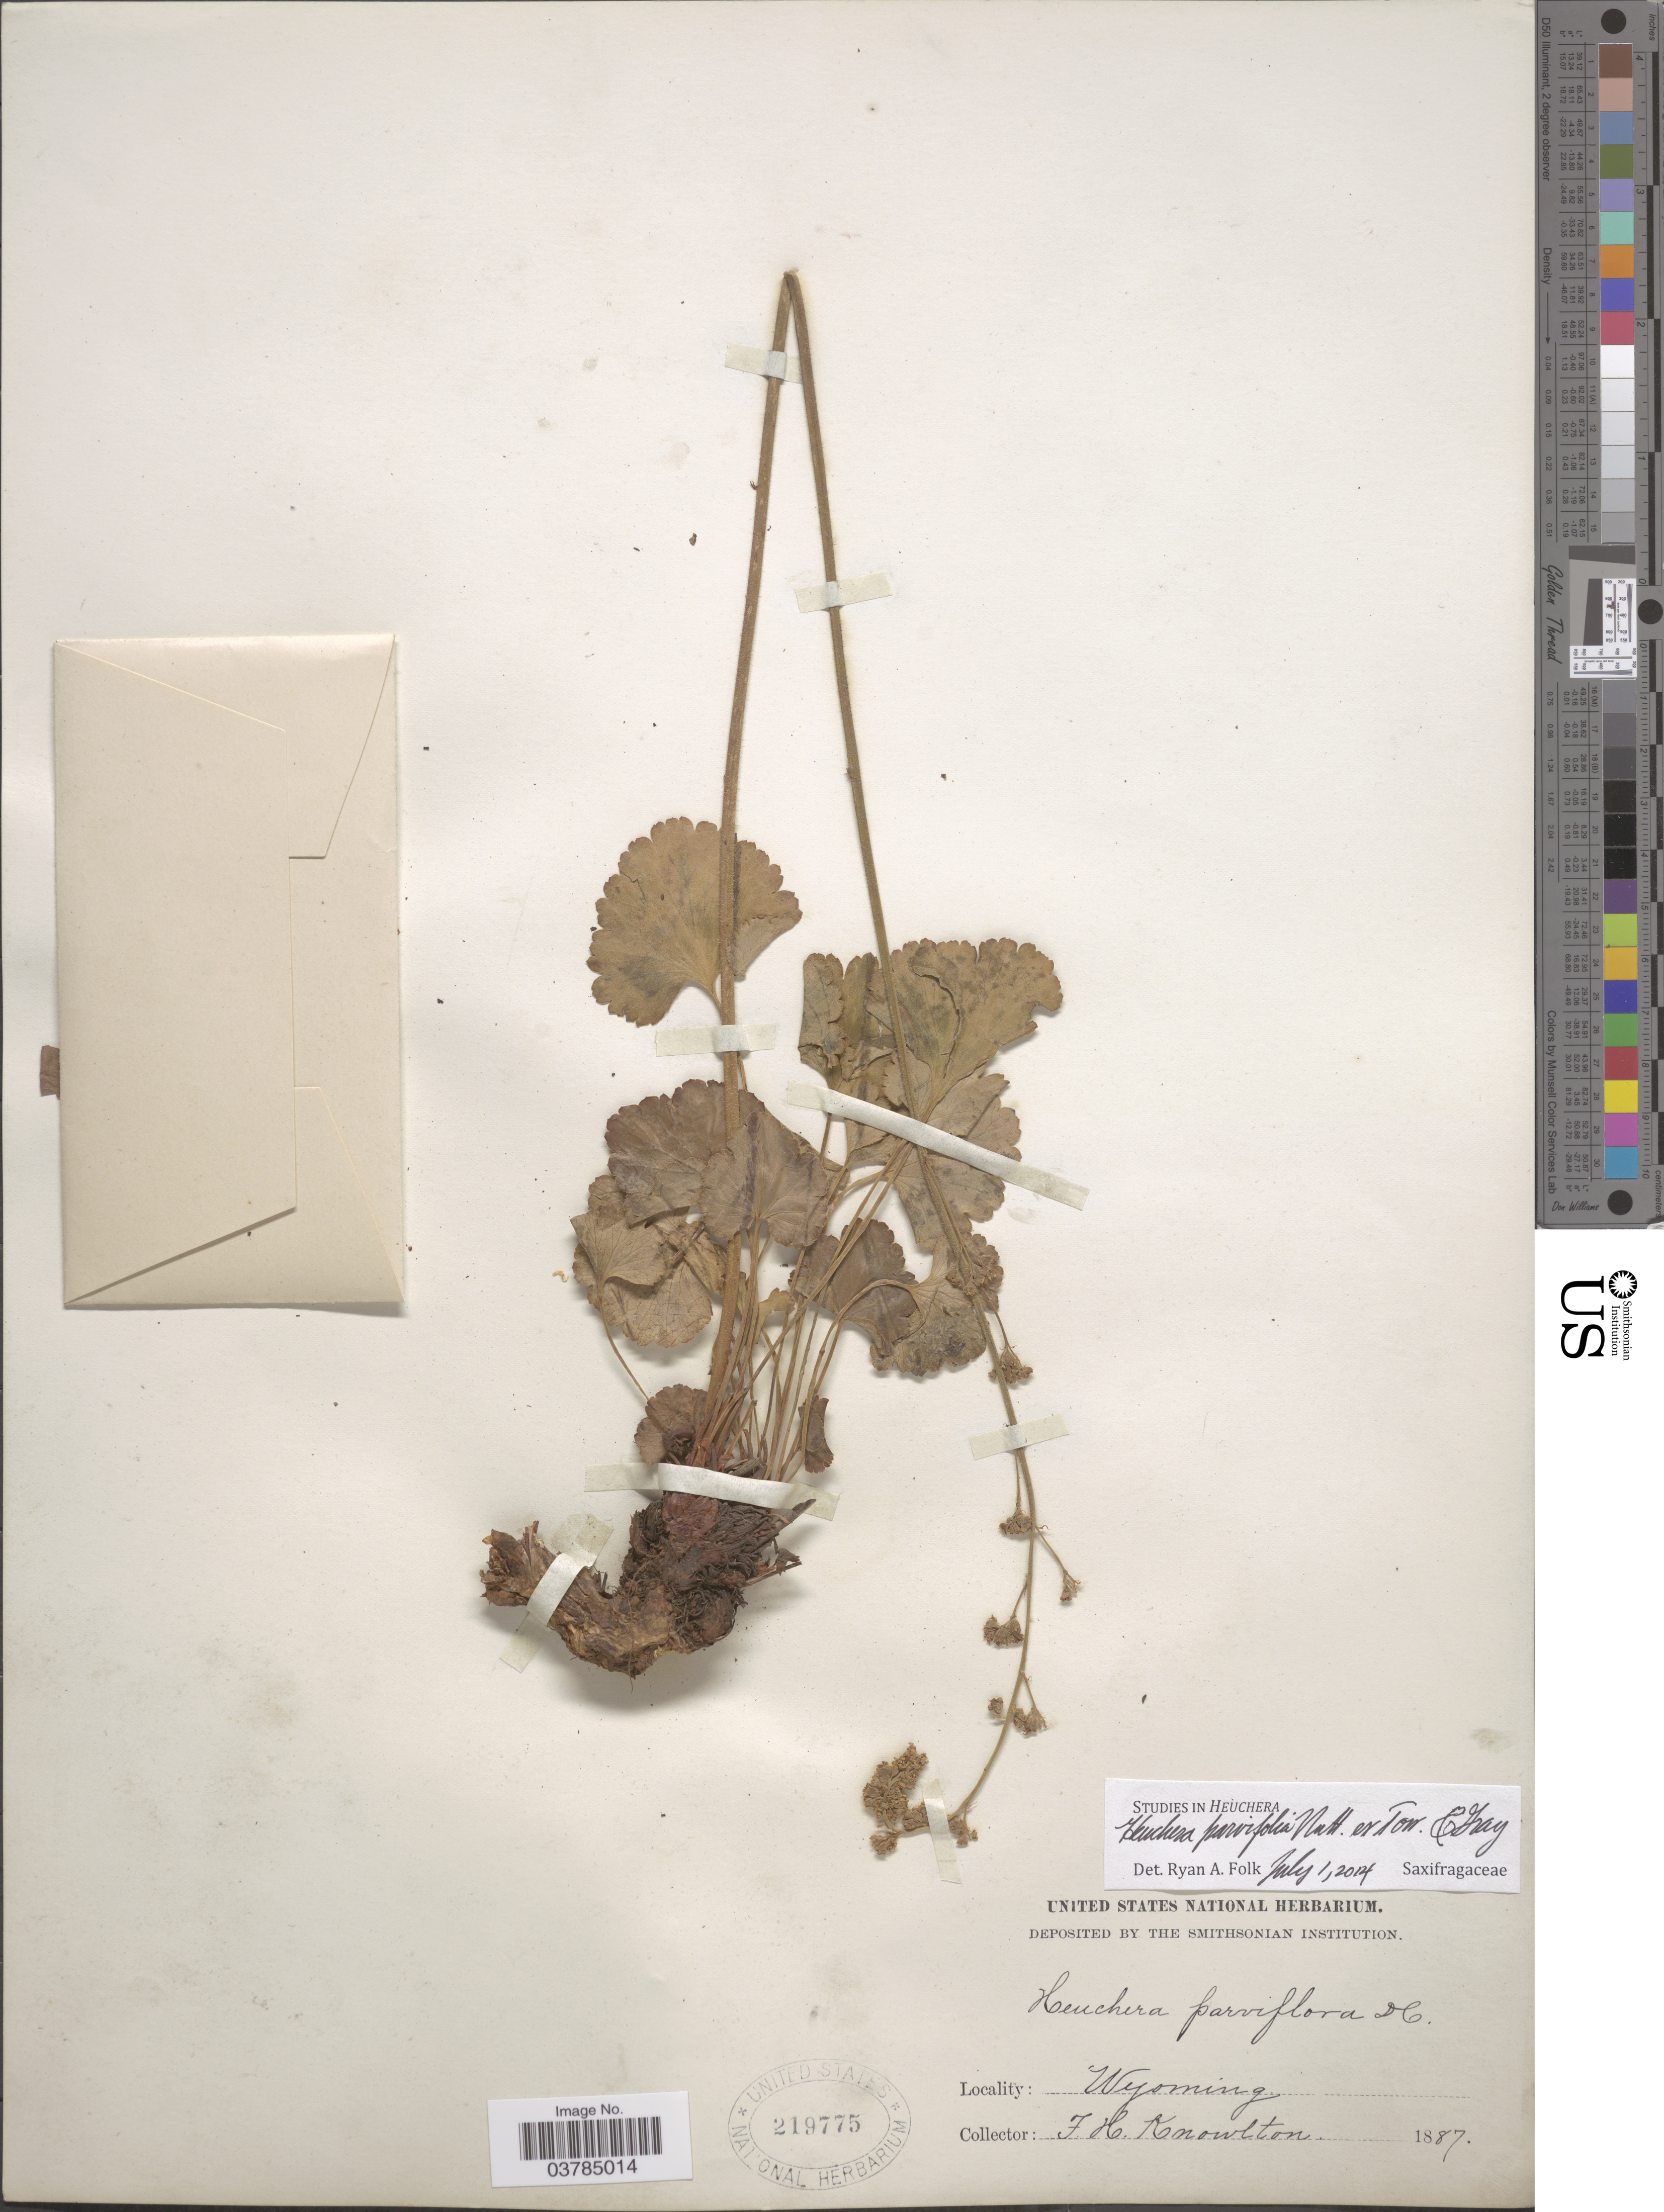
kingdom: Plantae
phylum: Tracheophyta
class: Magnoliopsida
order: Saxifragales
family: Saxifragaceae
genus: Heuchera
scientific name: Heuchera parvifolia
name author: Nutt.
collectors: F. H. Knowlton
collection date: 1887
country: United States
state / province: Wyoming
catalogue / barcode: US 219775